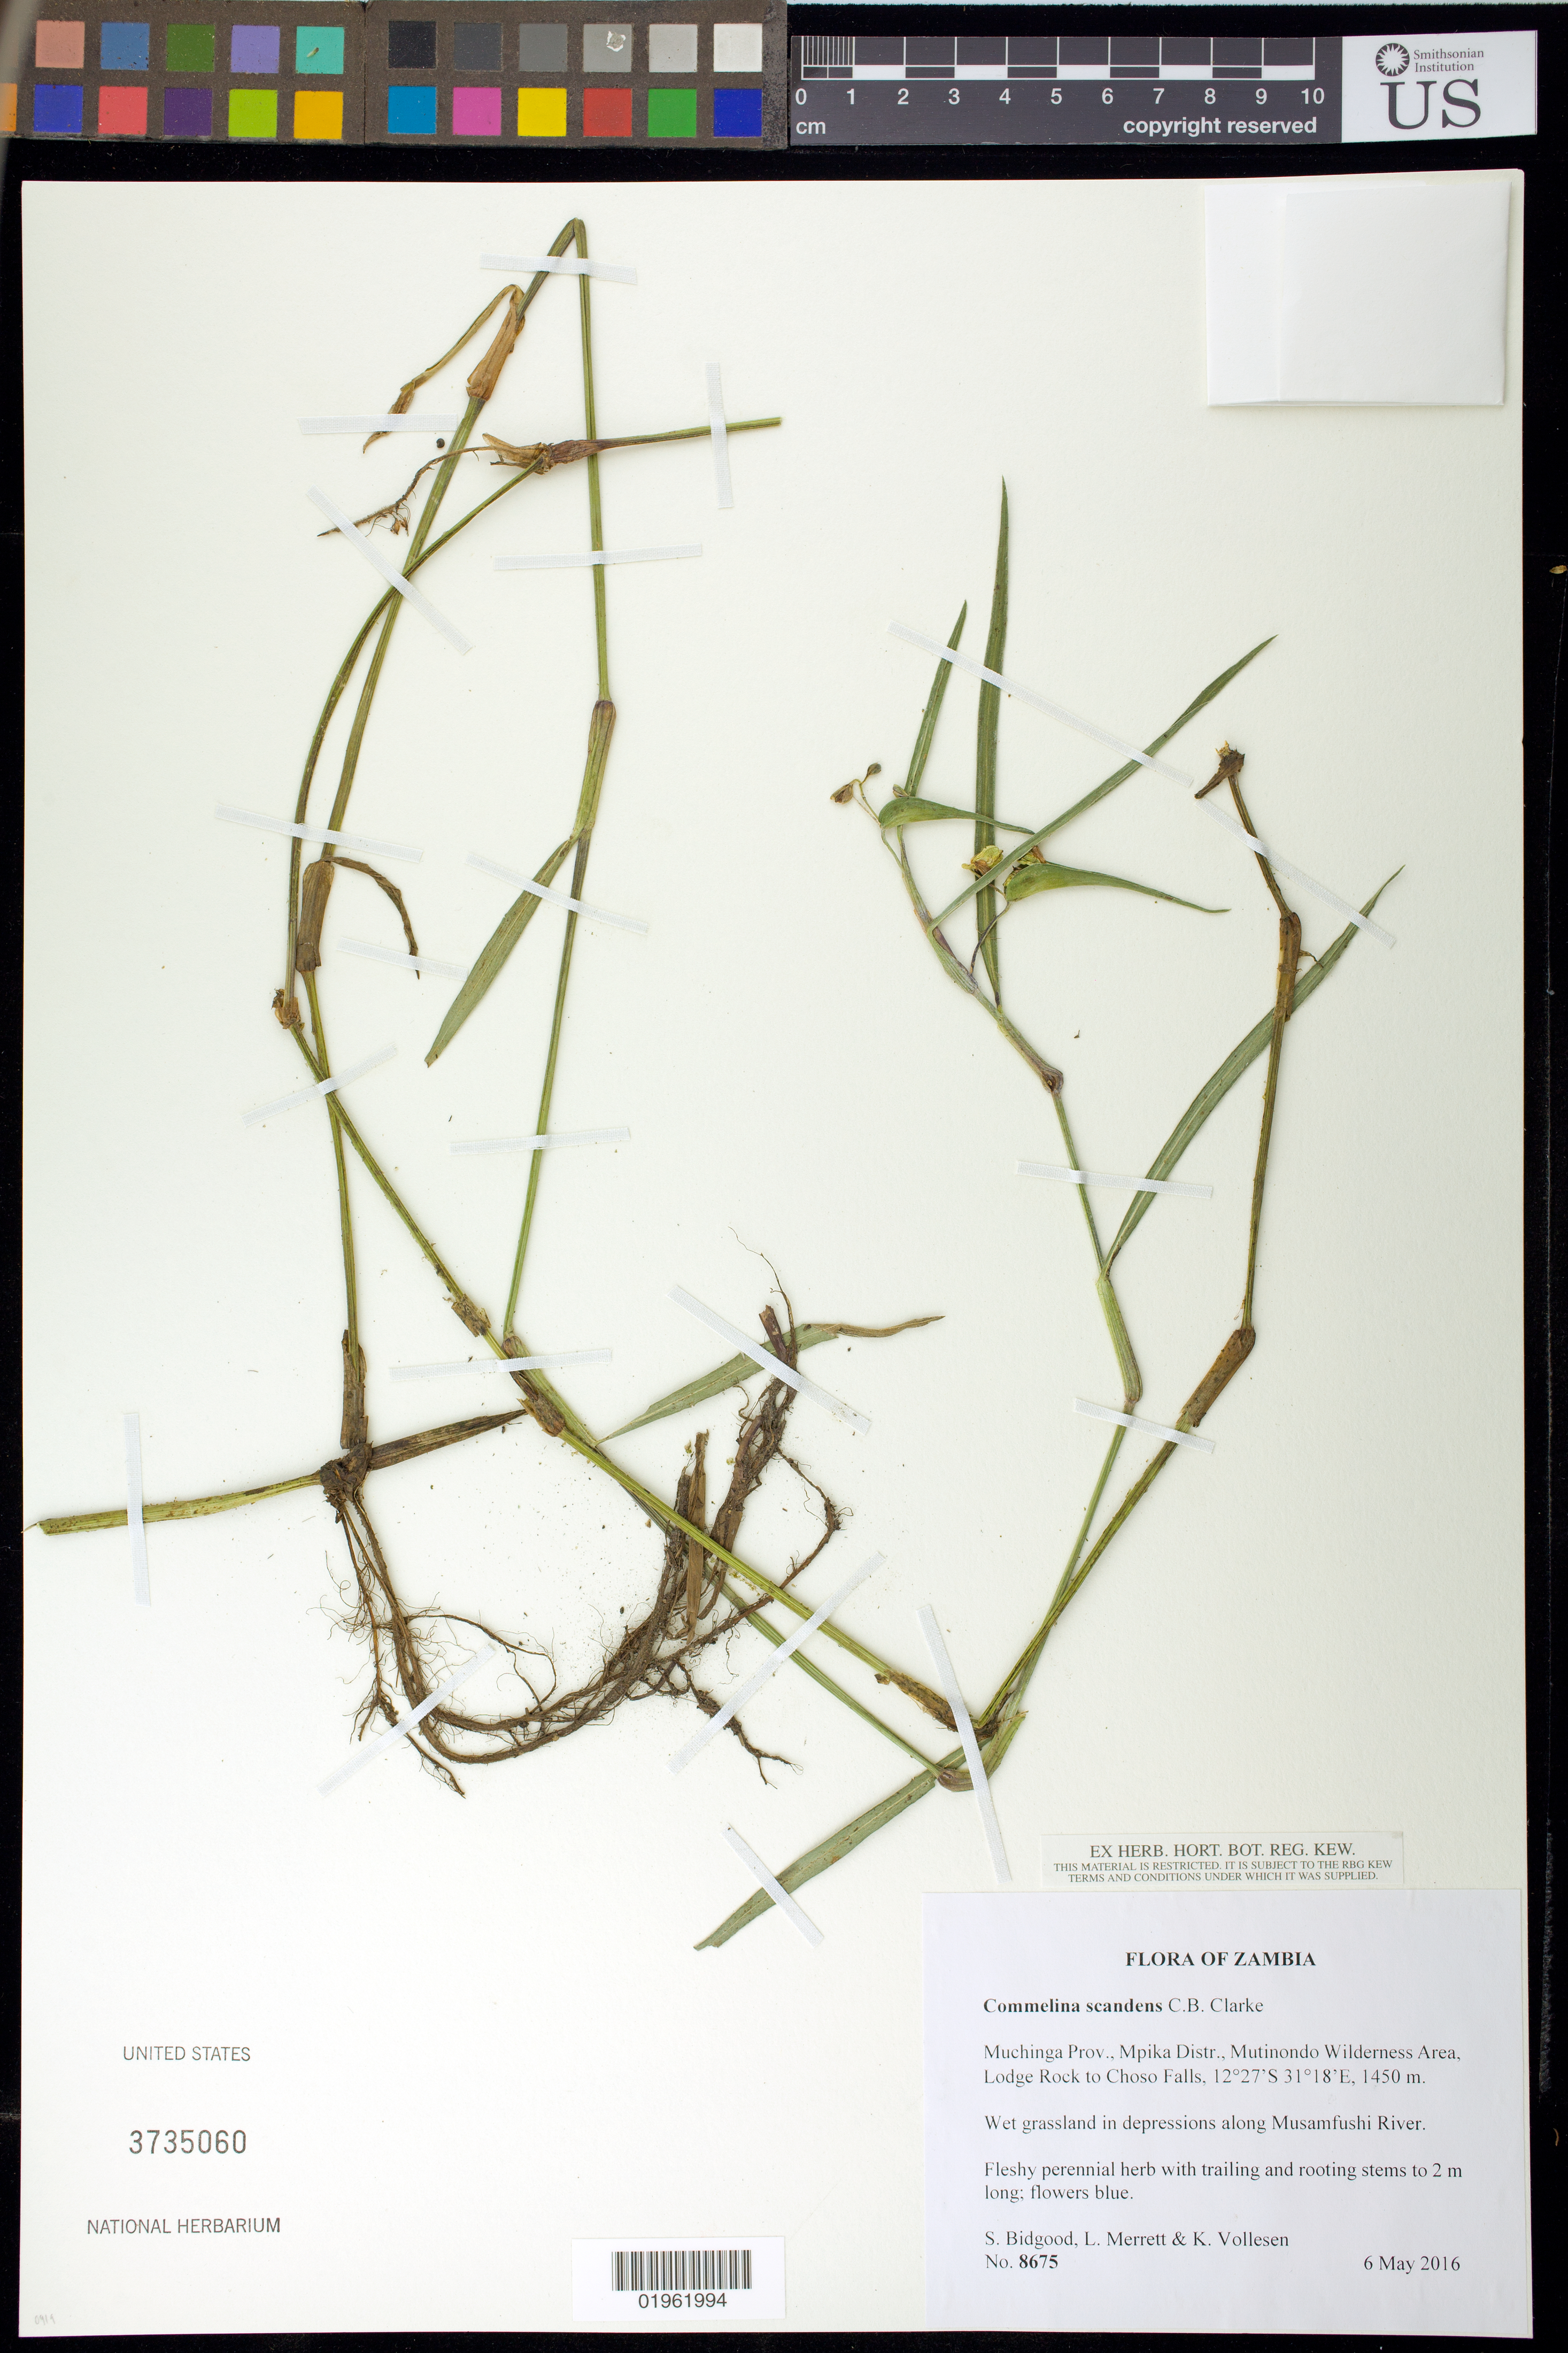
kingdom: Plantae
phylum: Tracheophyta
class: Liliopsida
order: Commelinales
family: Commelinaceae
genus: Commelina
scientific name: Commelina scandens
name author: Welw. ex C.B. Clarke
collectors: S. Bidgood et al.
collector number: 8675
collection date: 2016-05-06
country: Zambia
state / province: Muchinga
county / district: Mpika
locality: Mutinondo Wilderness Area, Lodge Rock to Choso Falls.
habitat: Wet grassland in depressions along Musamfushi River.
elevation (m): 1450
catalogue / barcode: US 3735060